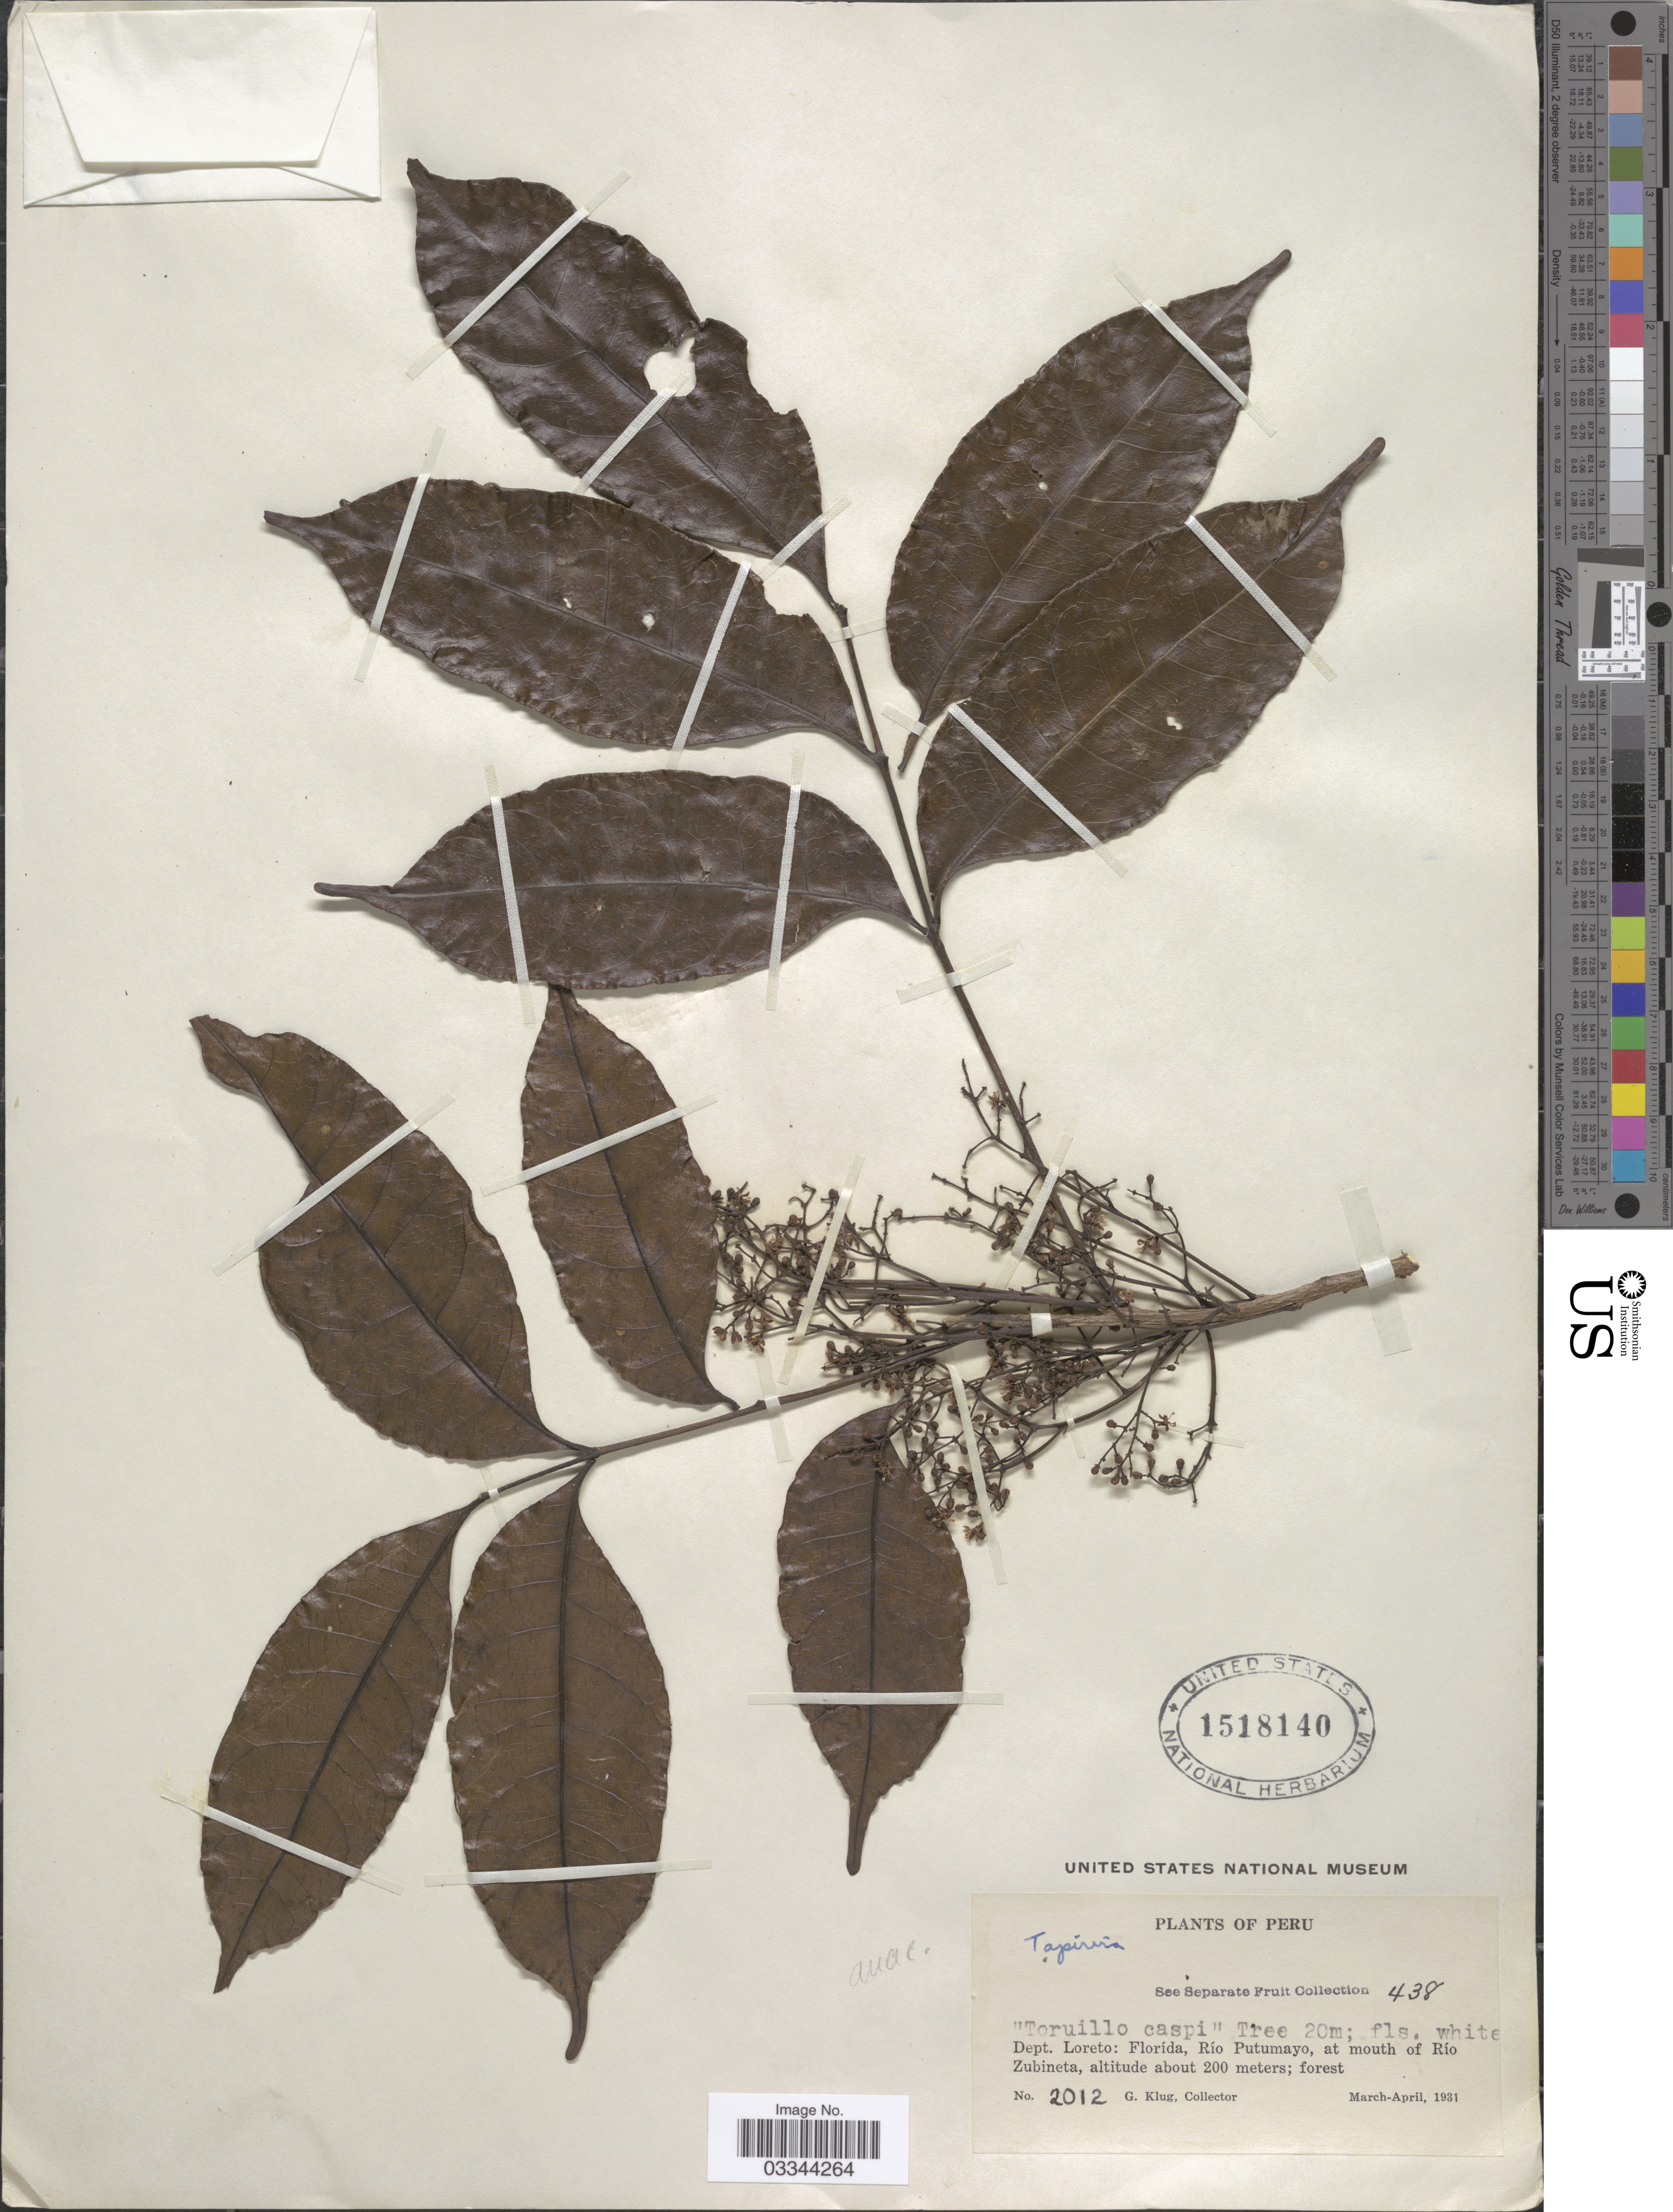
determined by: Mitchell, J. D.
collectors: G. Klug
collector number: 2012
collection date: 1931-03/1931-04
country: Peru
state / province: Loreto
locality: Dept. Loreto: Florída, Río Putumayo, at mouth of Río Zubineta.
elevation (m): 200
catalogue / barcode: US 1518140